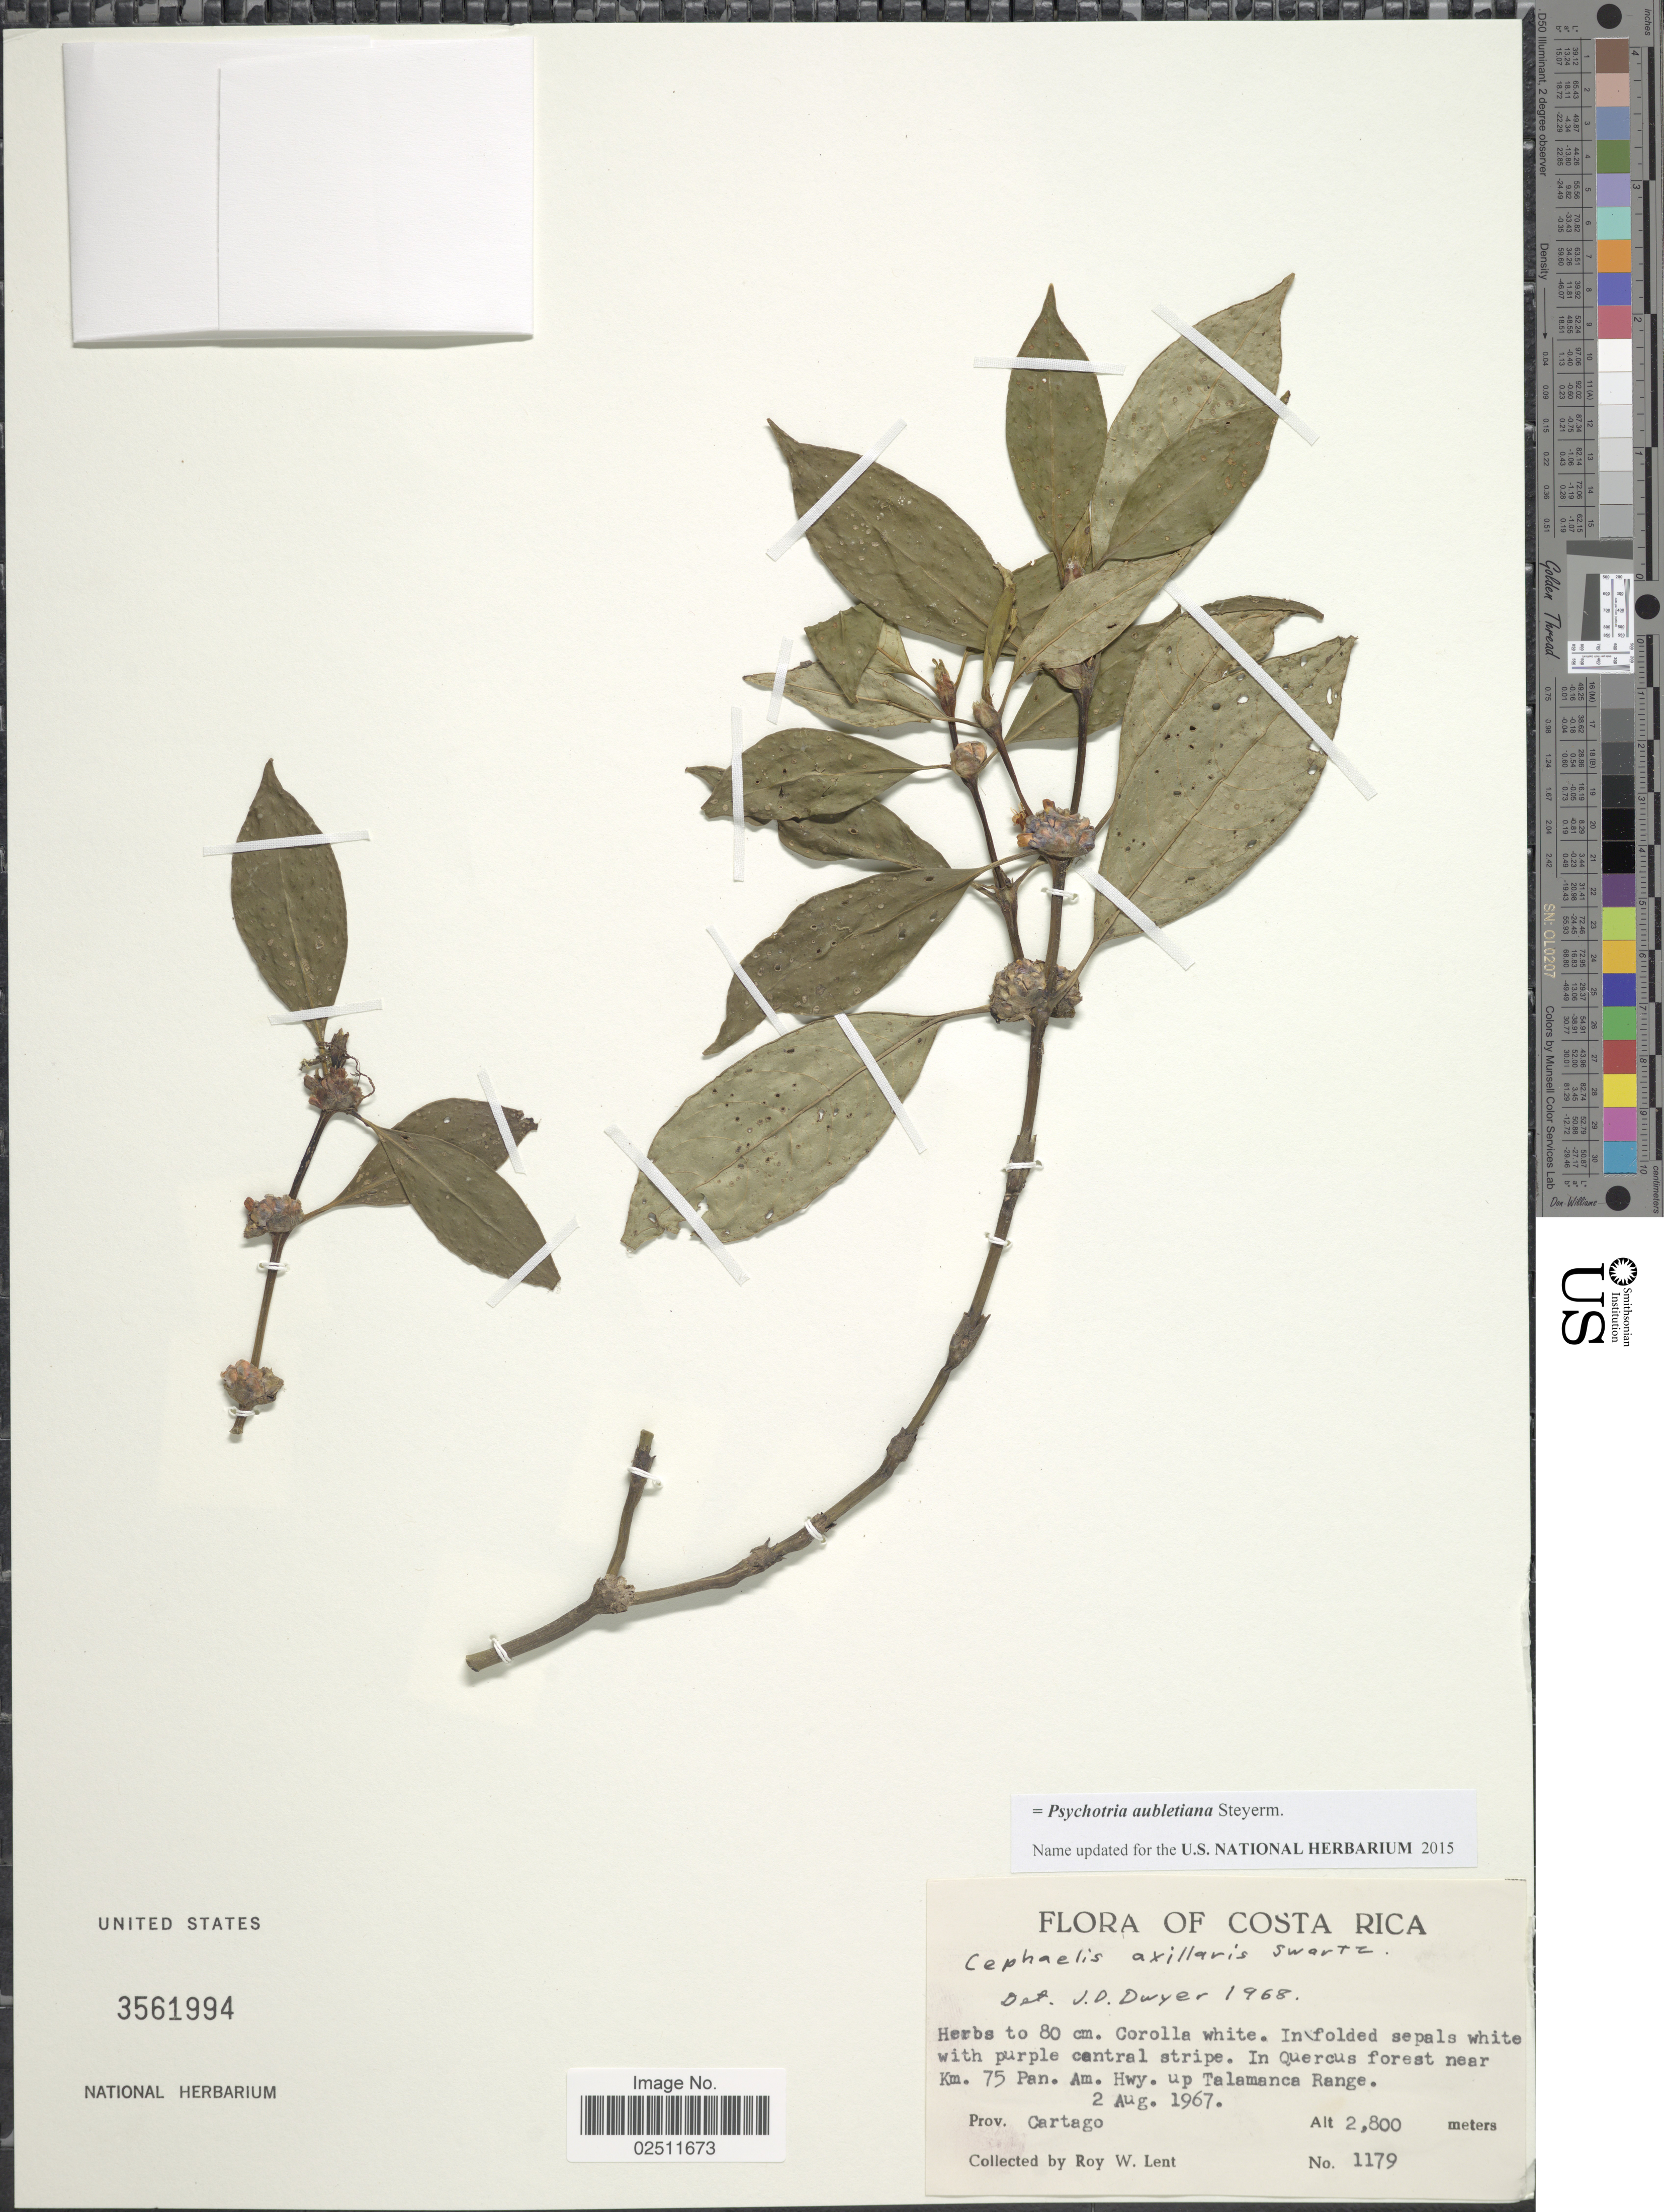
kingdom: Plantae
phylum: Tracheophyta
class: Magnoliopsida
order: Gentianales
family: Rubiaceae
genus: Psychotria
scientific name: Psychotria aubletiana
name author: Steyerm.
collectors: R. W. Lent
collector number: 1179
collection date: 1967-08-02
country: Costa Rica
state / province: Cartago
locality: Near Km. 75 Pan. Am. Hwy. up Talamanca Range.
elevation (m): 2800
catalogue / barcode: US 3561994